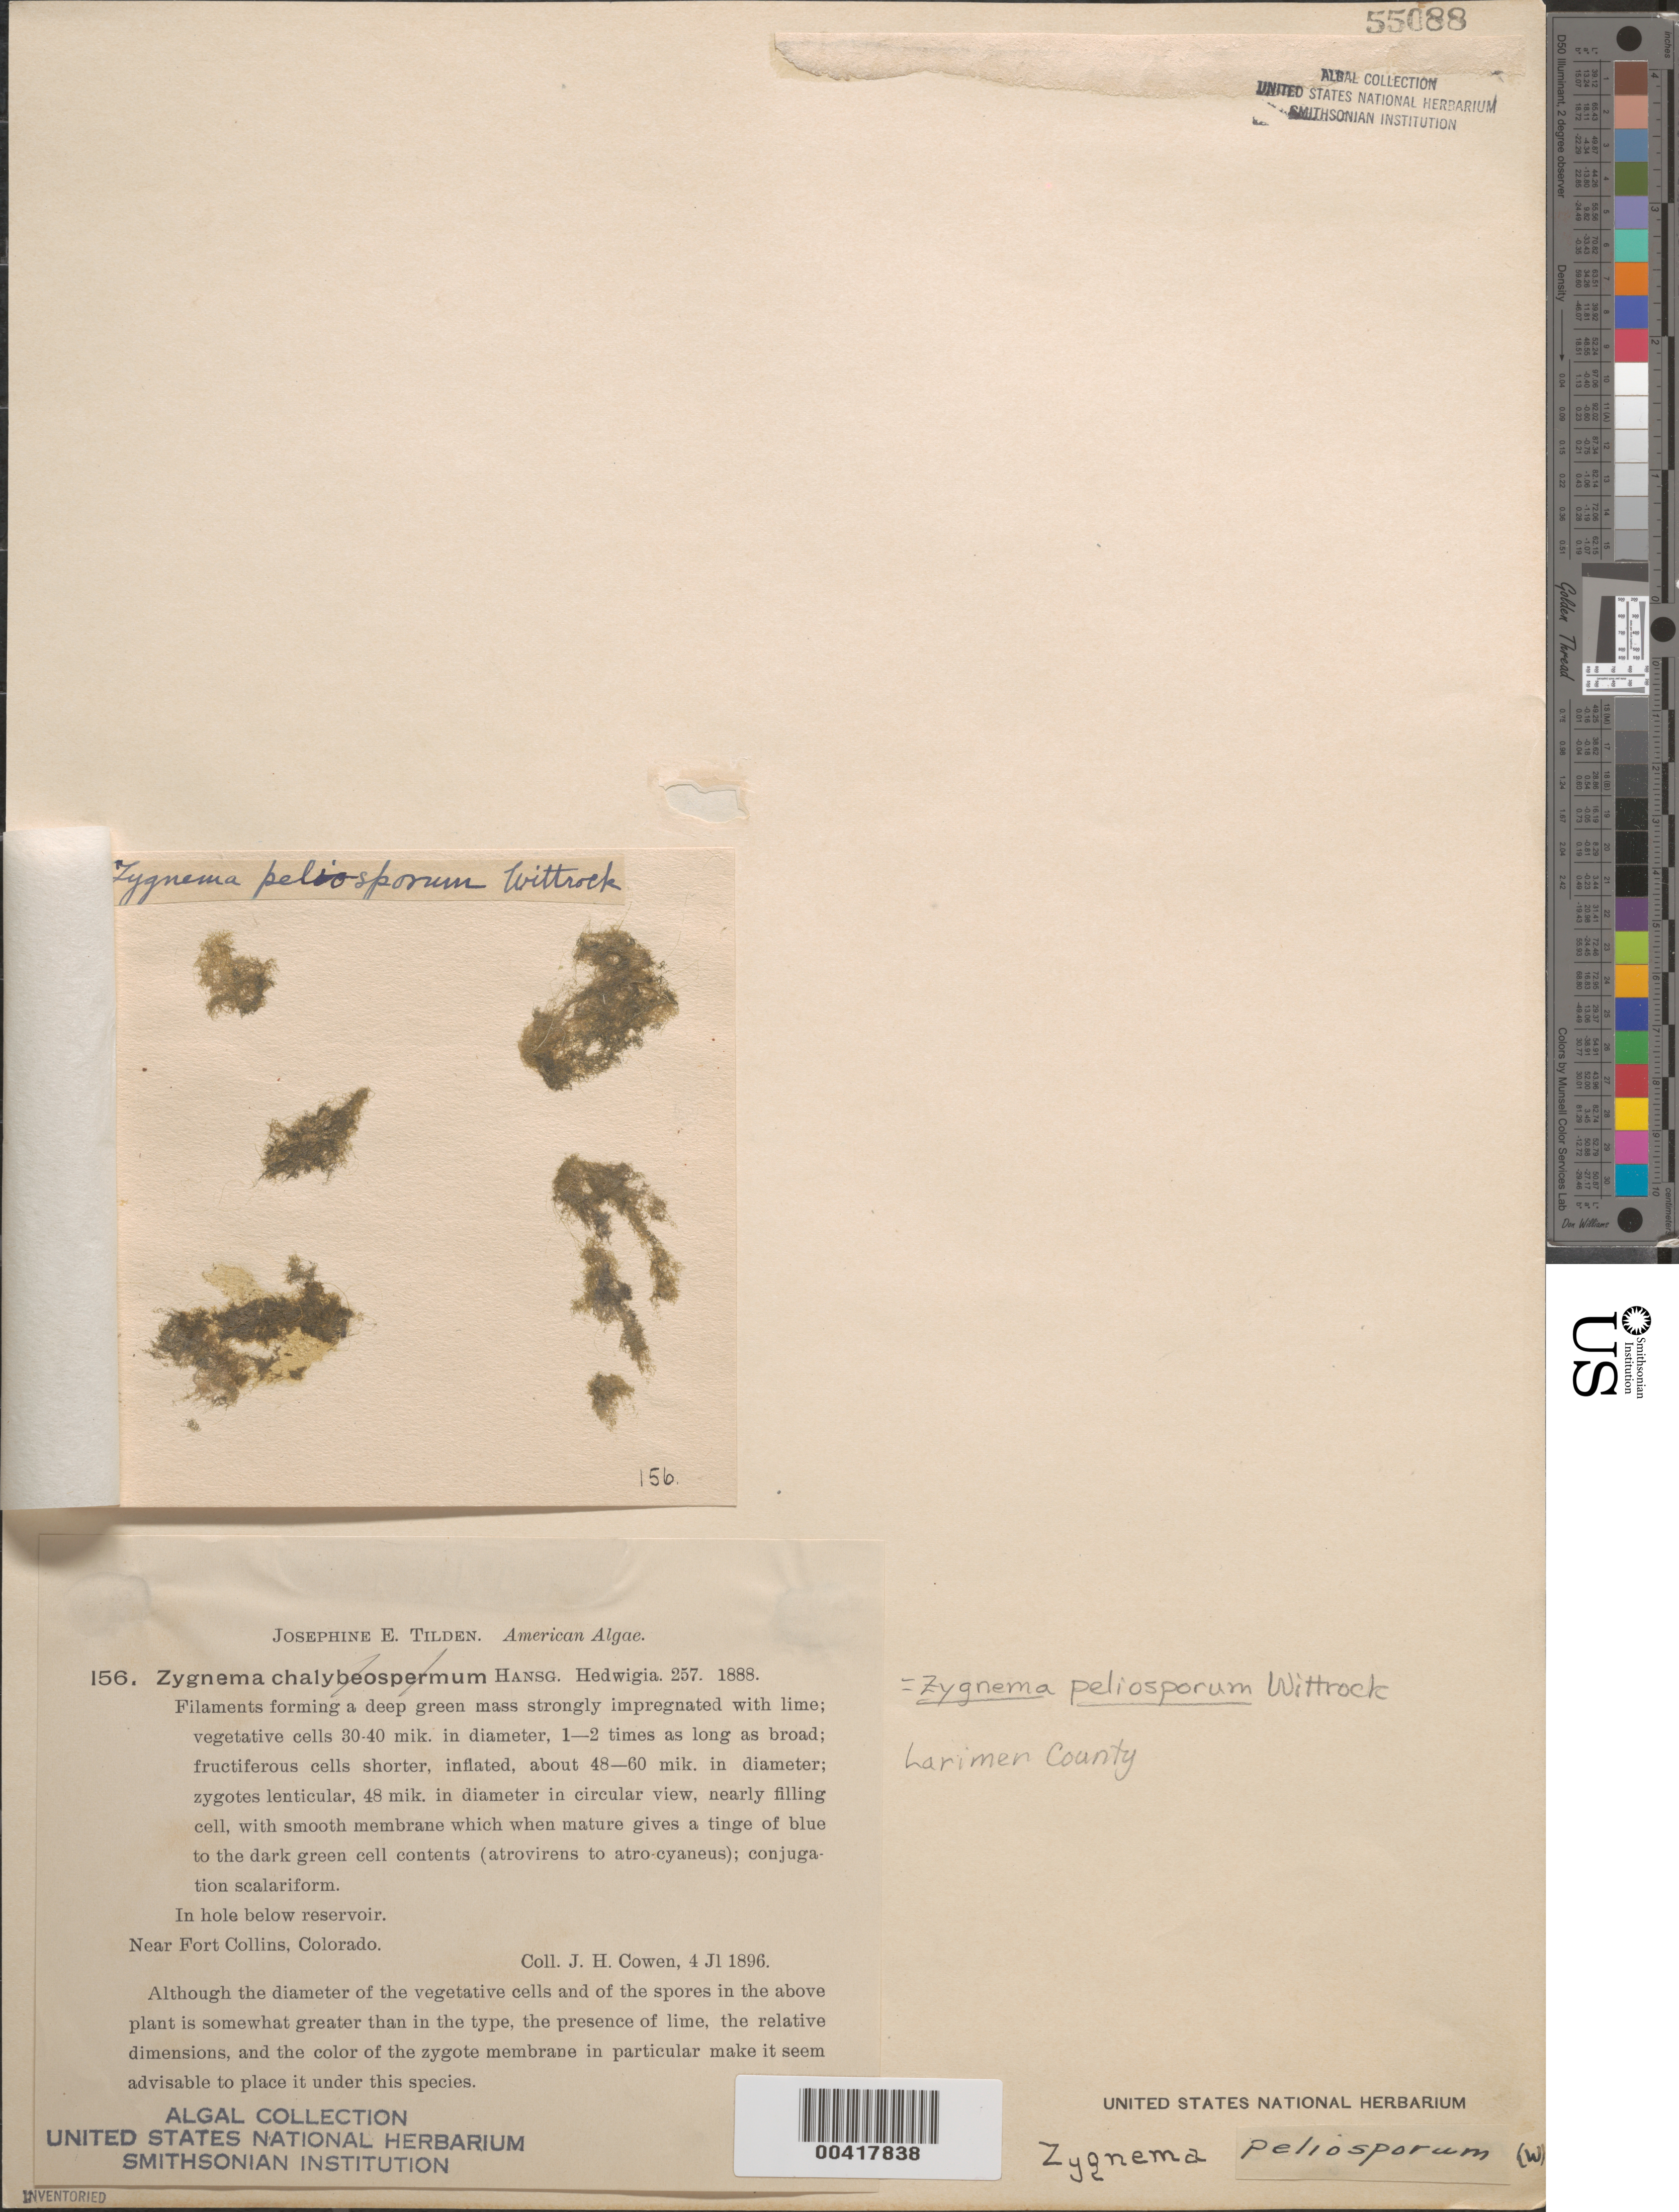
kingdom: Plantae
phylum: Charophyta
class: Zygnematophyceae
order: Zygnematales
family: Zygnemataceae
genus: Zygnema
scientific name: Zygnema peliosporum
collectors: J. H. Cowen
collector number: JET 156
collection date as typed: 04 Jul 1896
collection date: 1896-07-04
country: United States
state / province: Colorado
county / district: Larimer County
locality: Near Fort Collins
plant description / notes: Tilden, American Algae, as Zygnema chalybeospermum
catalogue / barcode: US 55088